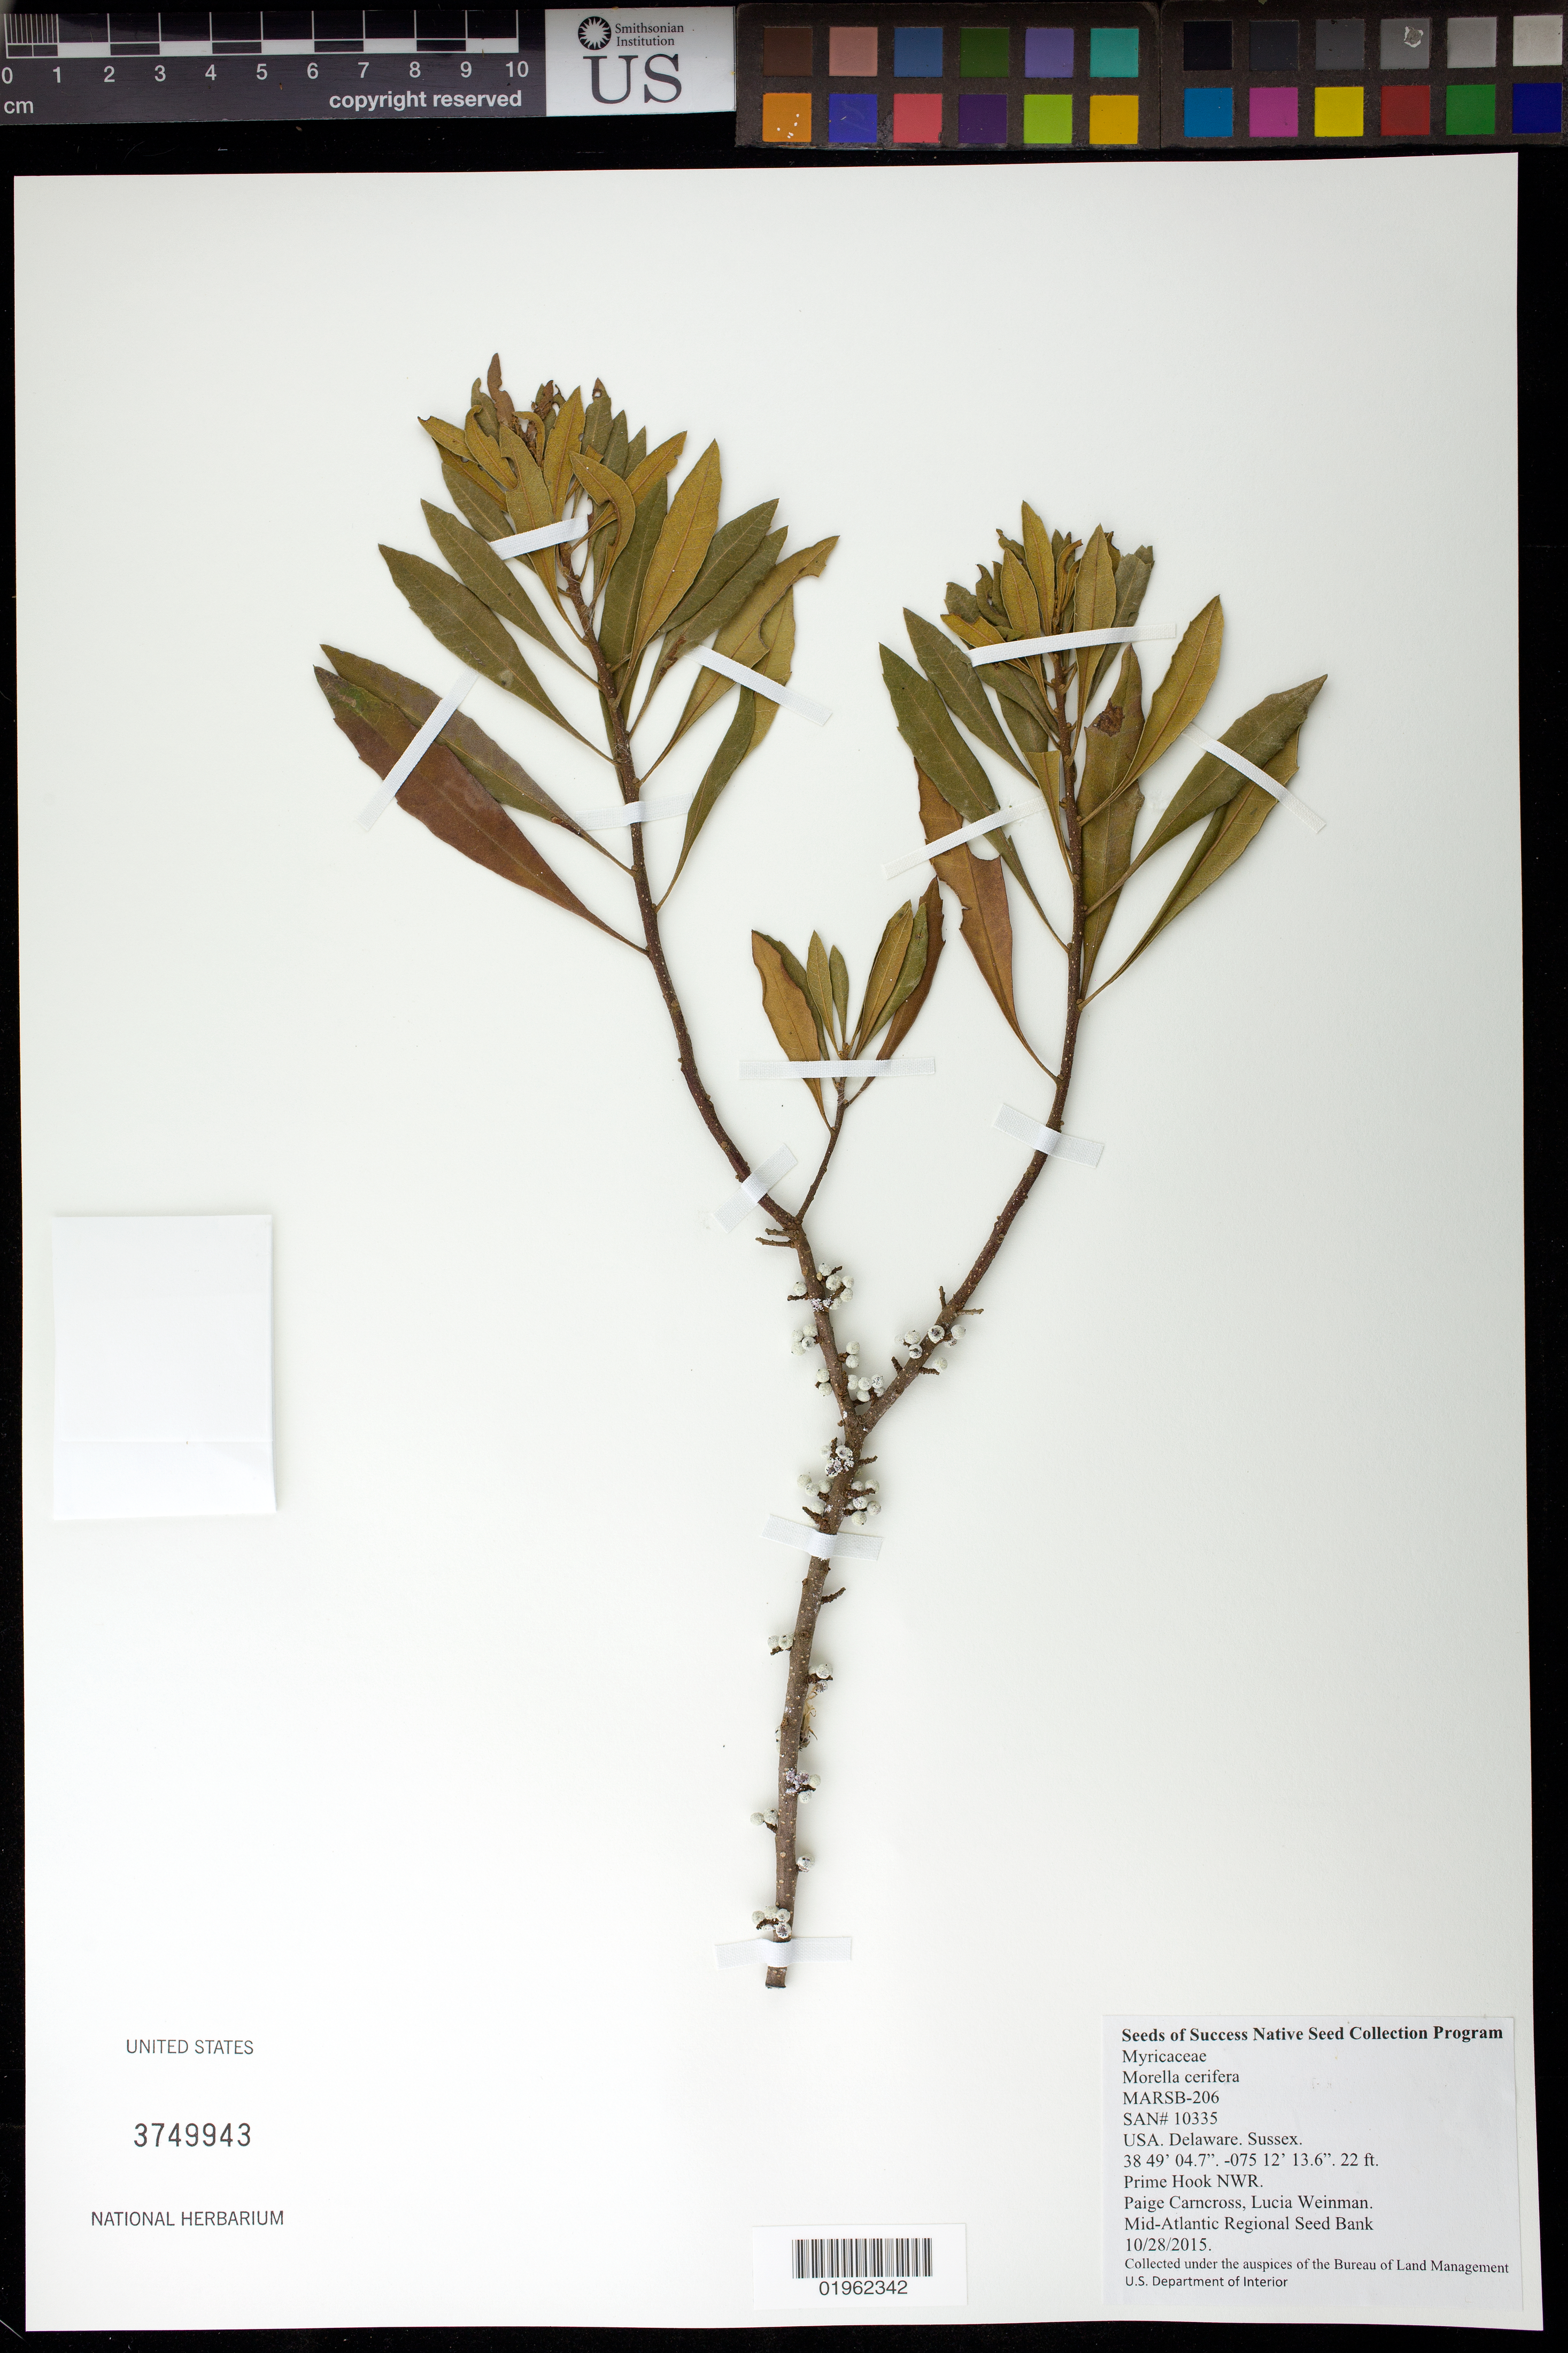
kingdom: Plantae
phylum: Tracheophyta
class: Magnoliopsida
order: Fagales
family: Myricaceae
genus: Morella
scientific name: Morella cerifera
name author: (L.) Small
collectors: P. Carncross & L. Weinman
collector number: MARSB-206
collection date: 2015-10-28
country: United States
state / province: Delaware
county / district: Sussex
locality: Prime Hook National Wildlife Refuge, Gated road off of Broadkill Road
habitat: North Atlantic Maritime Scrub Forest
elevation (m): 7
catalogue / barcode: US 3749943